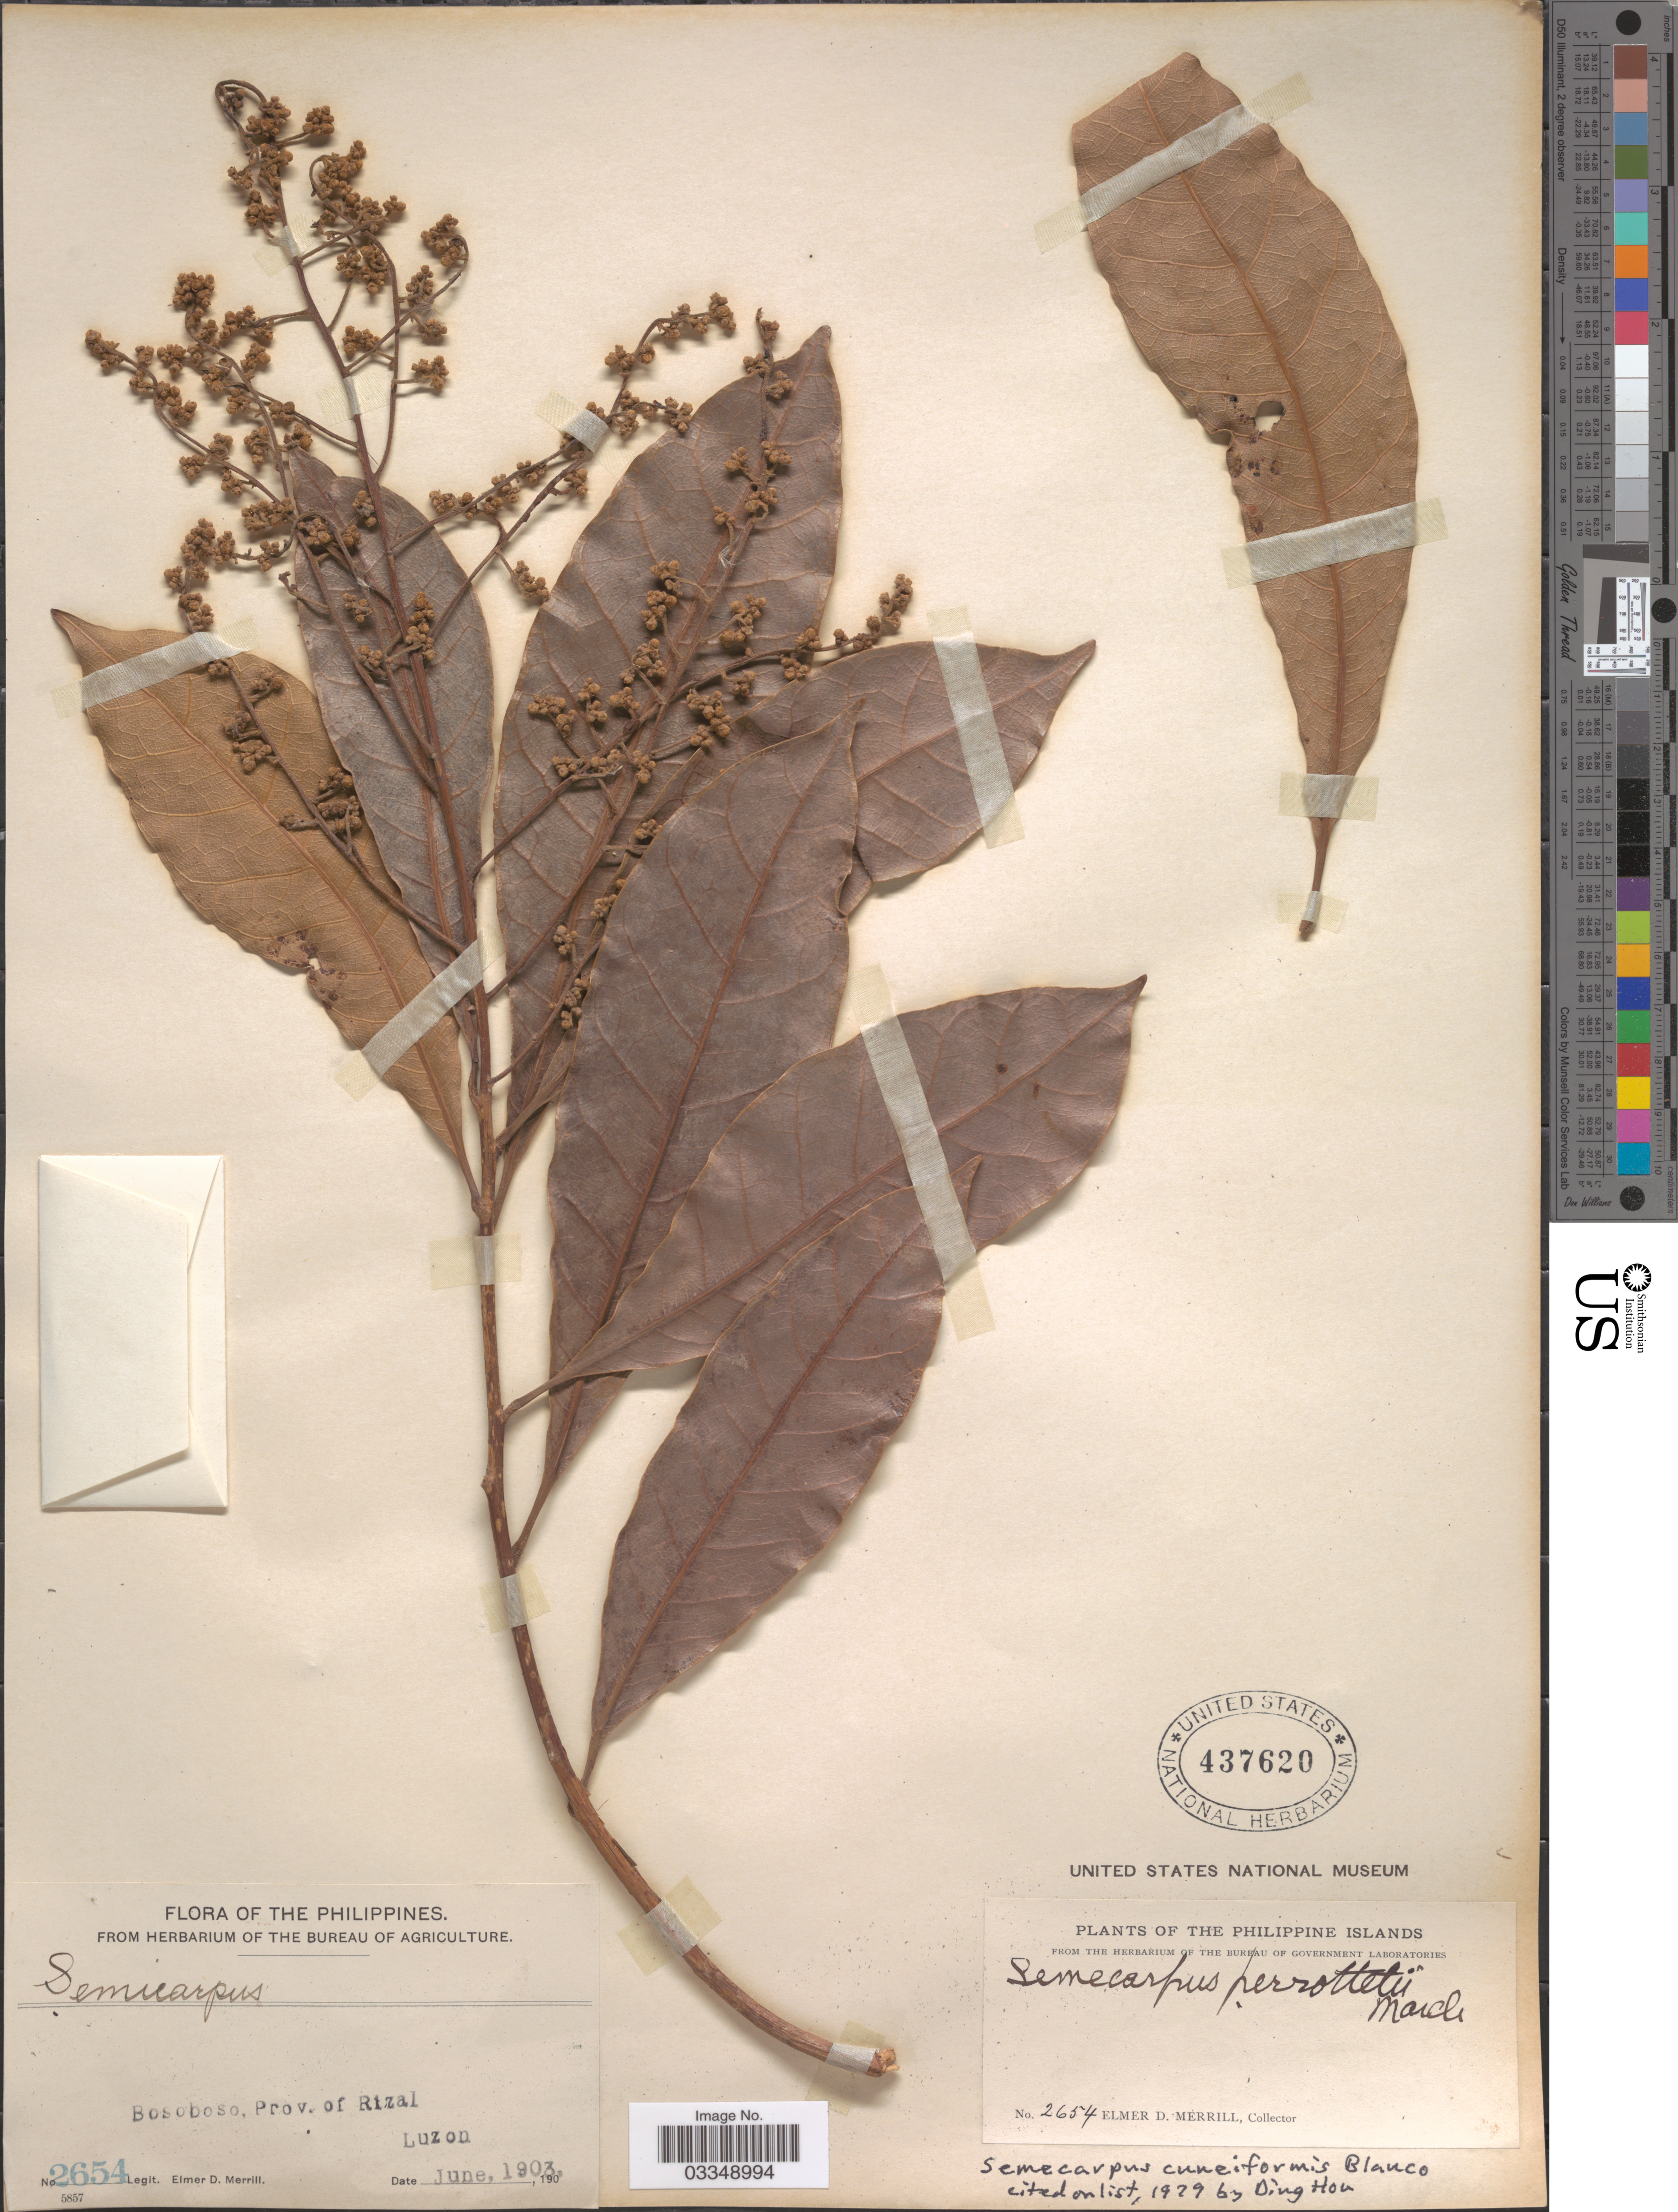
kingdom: Plantae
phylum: Tracheophyta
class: Magnoliopsida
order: Sapindales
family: Anacardiaceae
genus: Semecarpus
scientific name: Semecarpus cuneiformis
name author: Blanco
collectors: E. D. Merrill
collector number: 2654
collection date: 1903-06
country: Philippines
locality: The Philippine Islands. Bosoboso, Prov. of Rizal. Luzon.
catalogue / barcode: US 437620